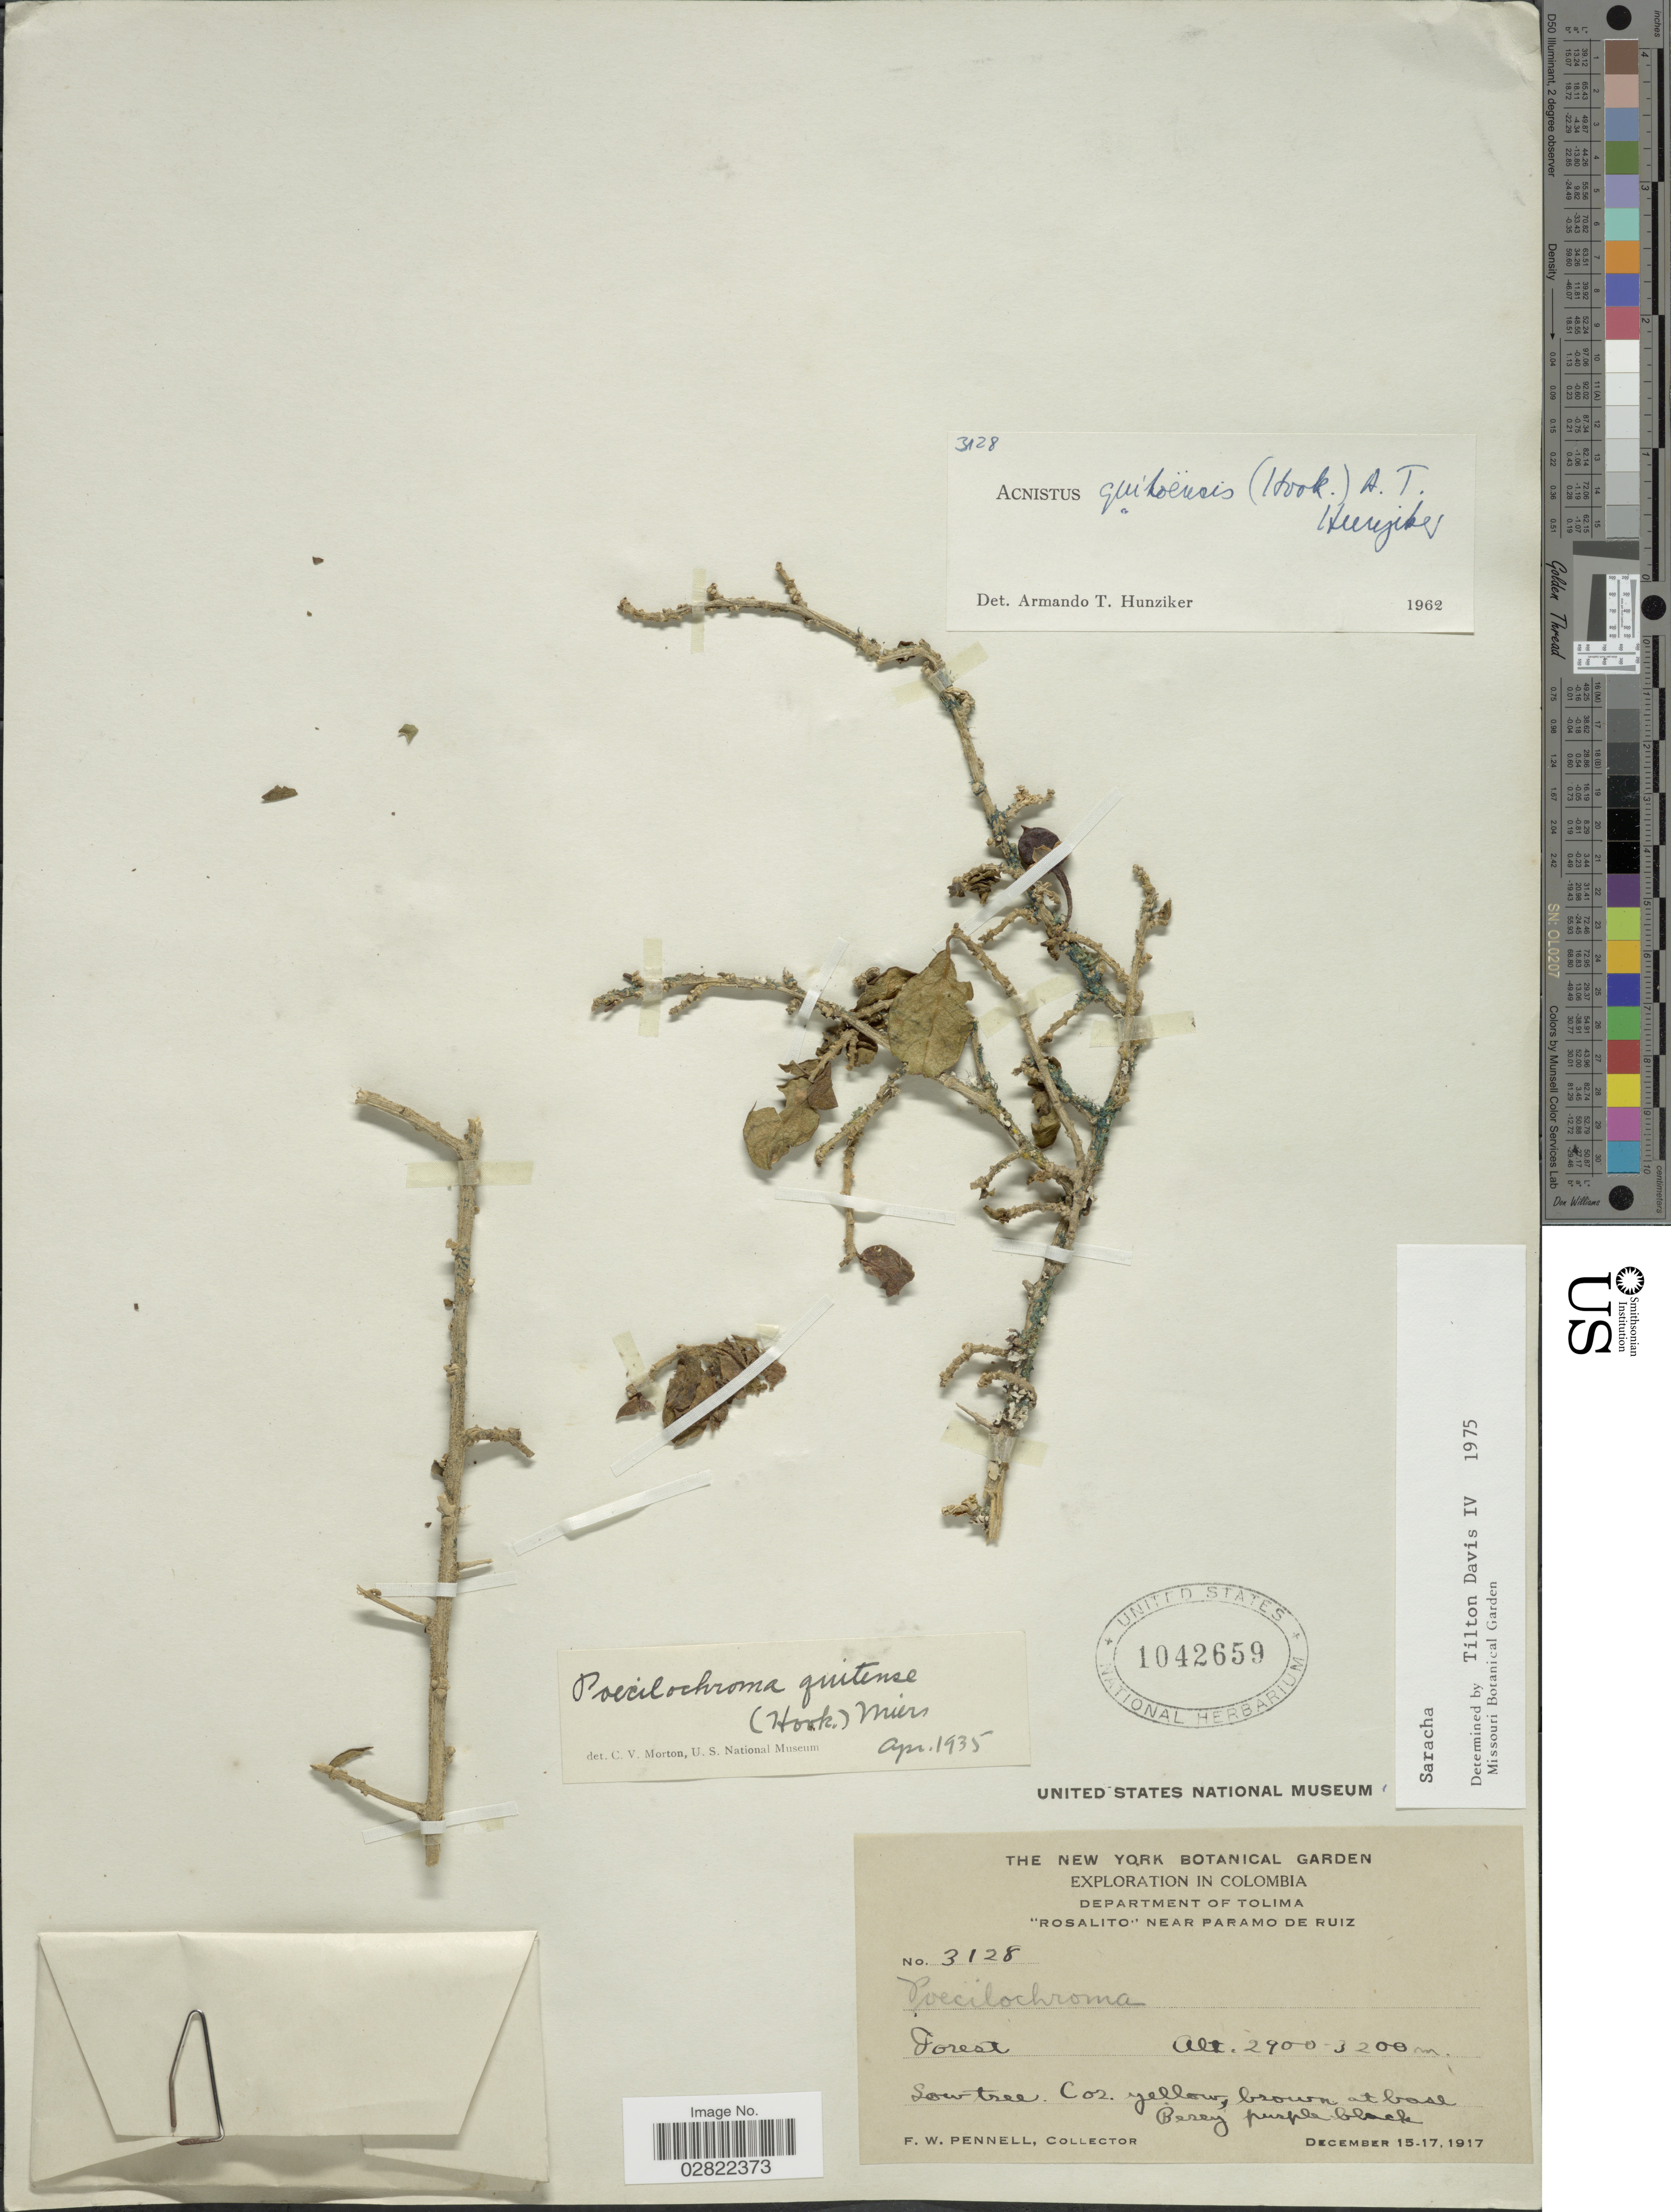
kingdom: Plantae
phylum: Tracheophyta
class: Magnoliopsida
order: Solanales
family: Solanaceae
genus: Saracha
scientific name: Saracha quitensis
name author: (Hook.) Miers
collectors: F. W. Pennell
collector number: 3128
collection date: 1917-12-15/1917-12-17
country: Colombia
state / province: Tolima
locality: Department of Tolima, "Rosalito" near Paramo De Ruiz.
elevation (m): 2900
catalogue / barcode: US 1042659